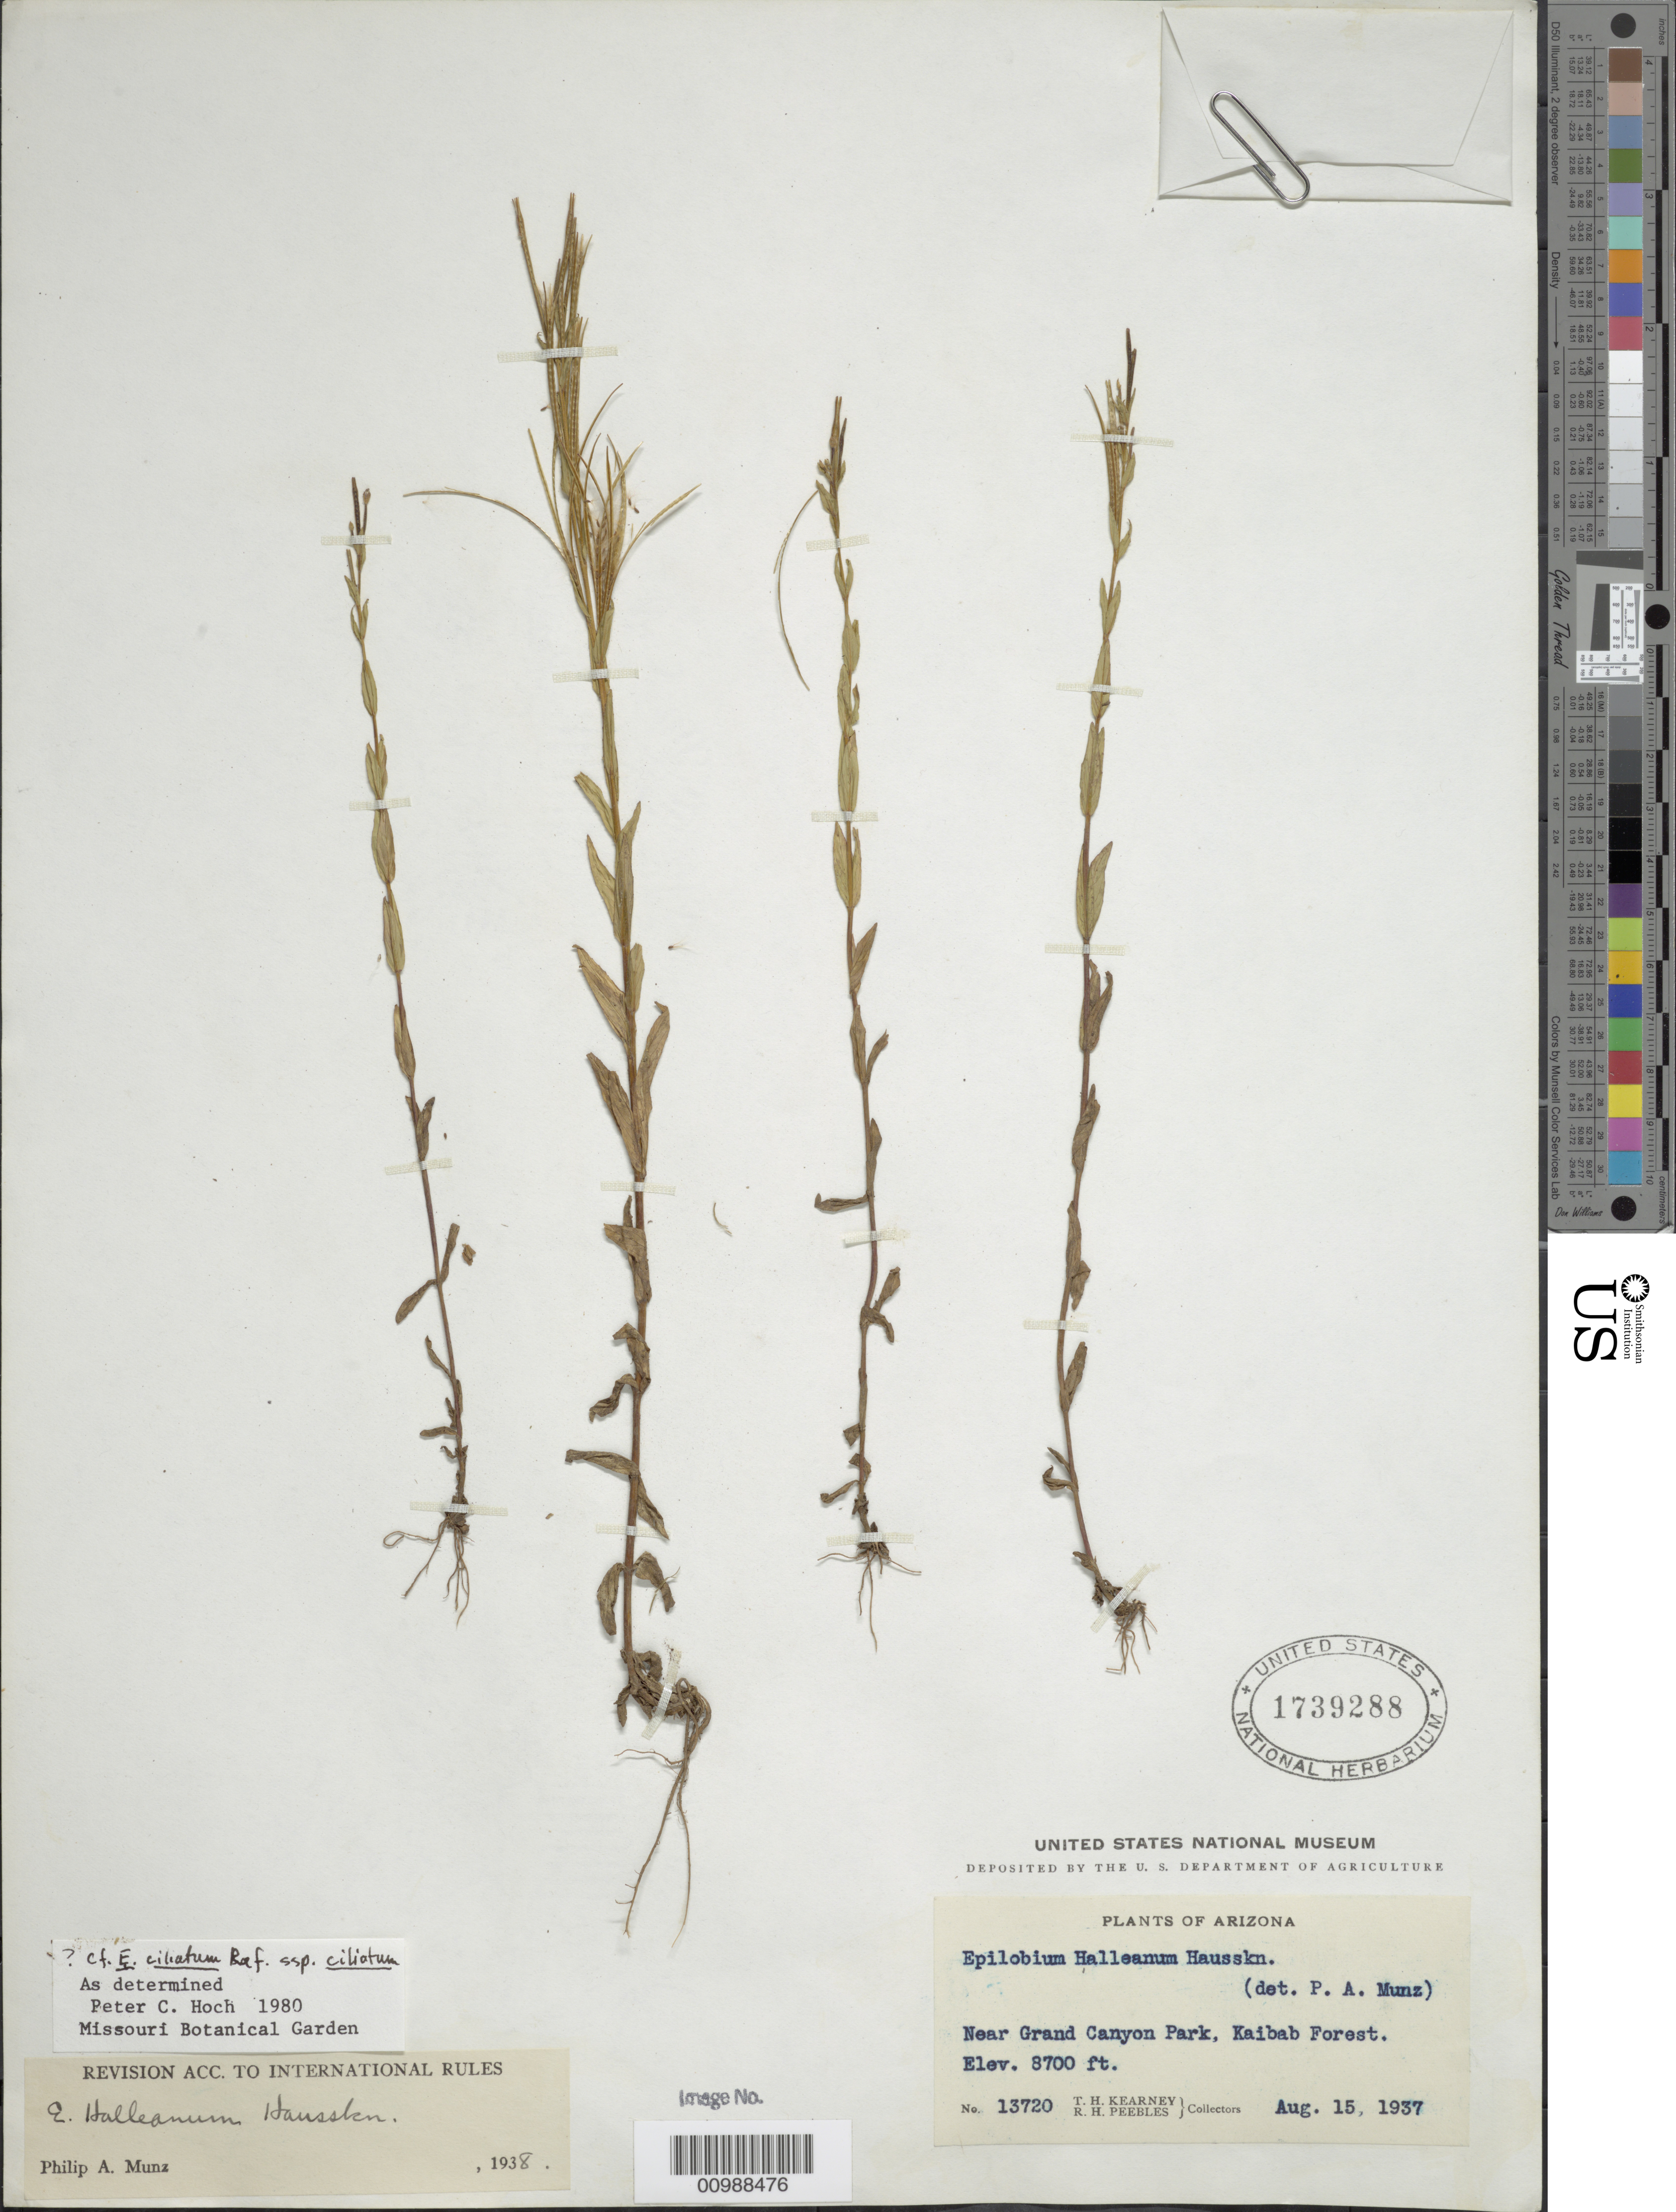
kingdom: Plantae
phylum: Tracheophyta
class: Magnoliopsida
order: Myrtales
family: Onagraceae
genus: Epilobium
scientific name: Epilobium ciliatum subsp. ciliatum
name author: Raf.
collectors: T. H. Kearney & R. H. Peebles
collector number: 13720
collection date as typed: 15 Aug 1937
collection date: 1937-08-15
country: United States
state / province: Arizona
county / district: Coconino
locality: Near Grand Canyon Park, Kaibab Forest.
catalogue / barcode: US 1739288